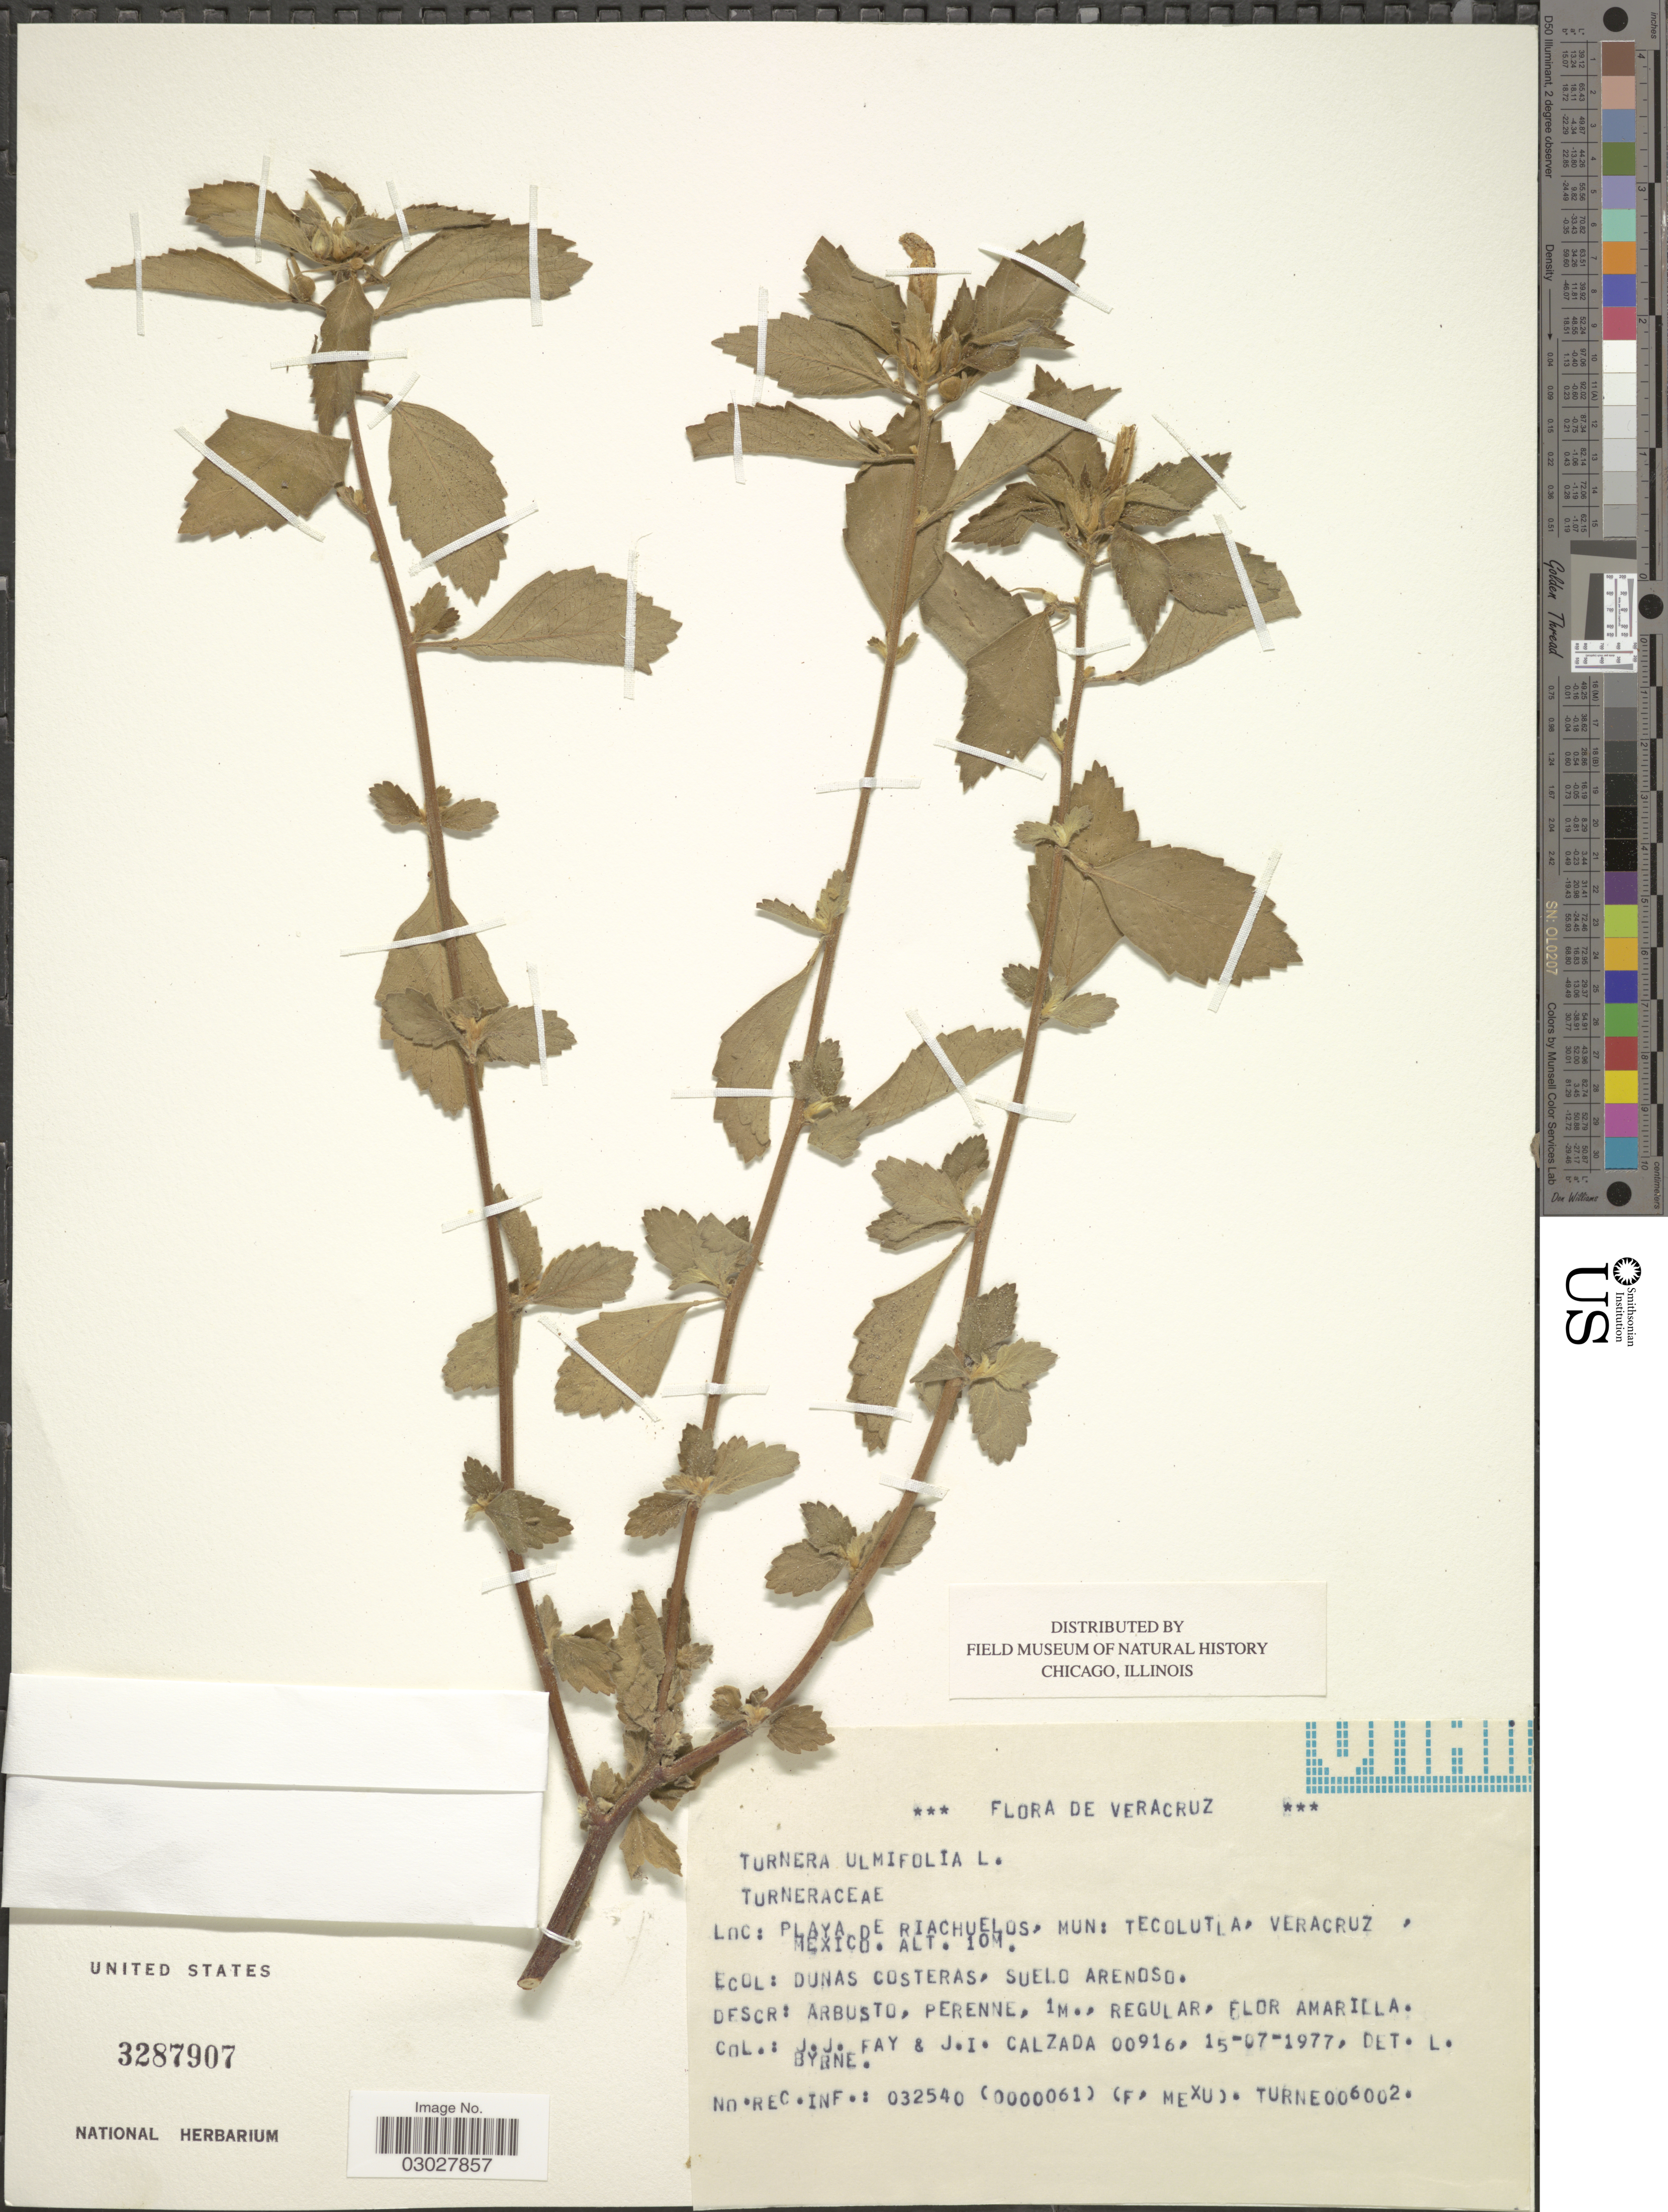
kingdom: Plantae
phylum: Tracheophyta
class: Magnoliopsida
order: Malpighiales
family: Turneraceae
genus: Turnera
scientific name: Turnera ulmifolia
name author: L.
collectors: J. Fay & J. I. Calzada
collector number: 00916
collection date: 1977-07-15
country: Mexico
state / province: Veracruz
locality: Veracruz. Playa de Riachuelos, Mun: Tecolutla, Veracruz.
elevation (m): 10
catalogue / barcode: US 3287907